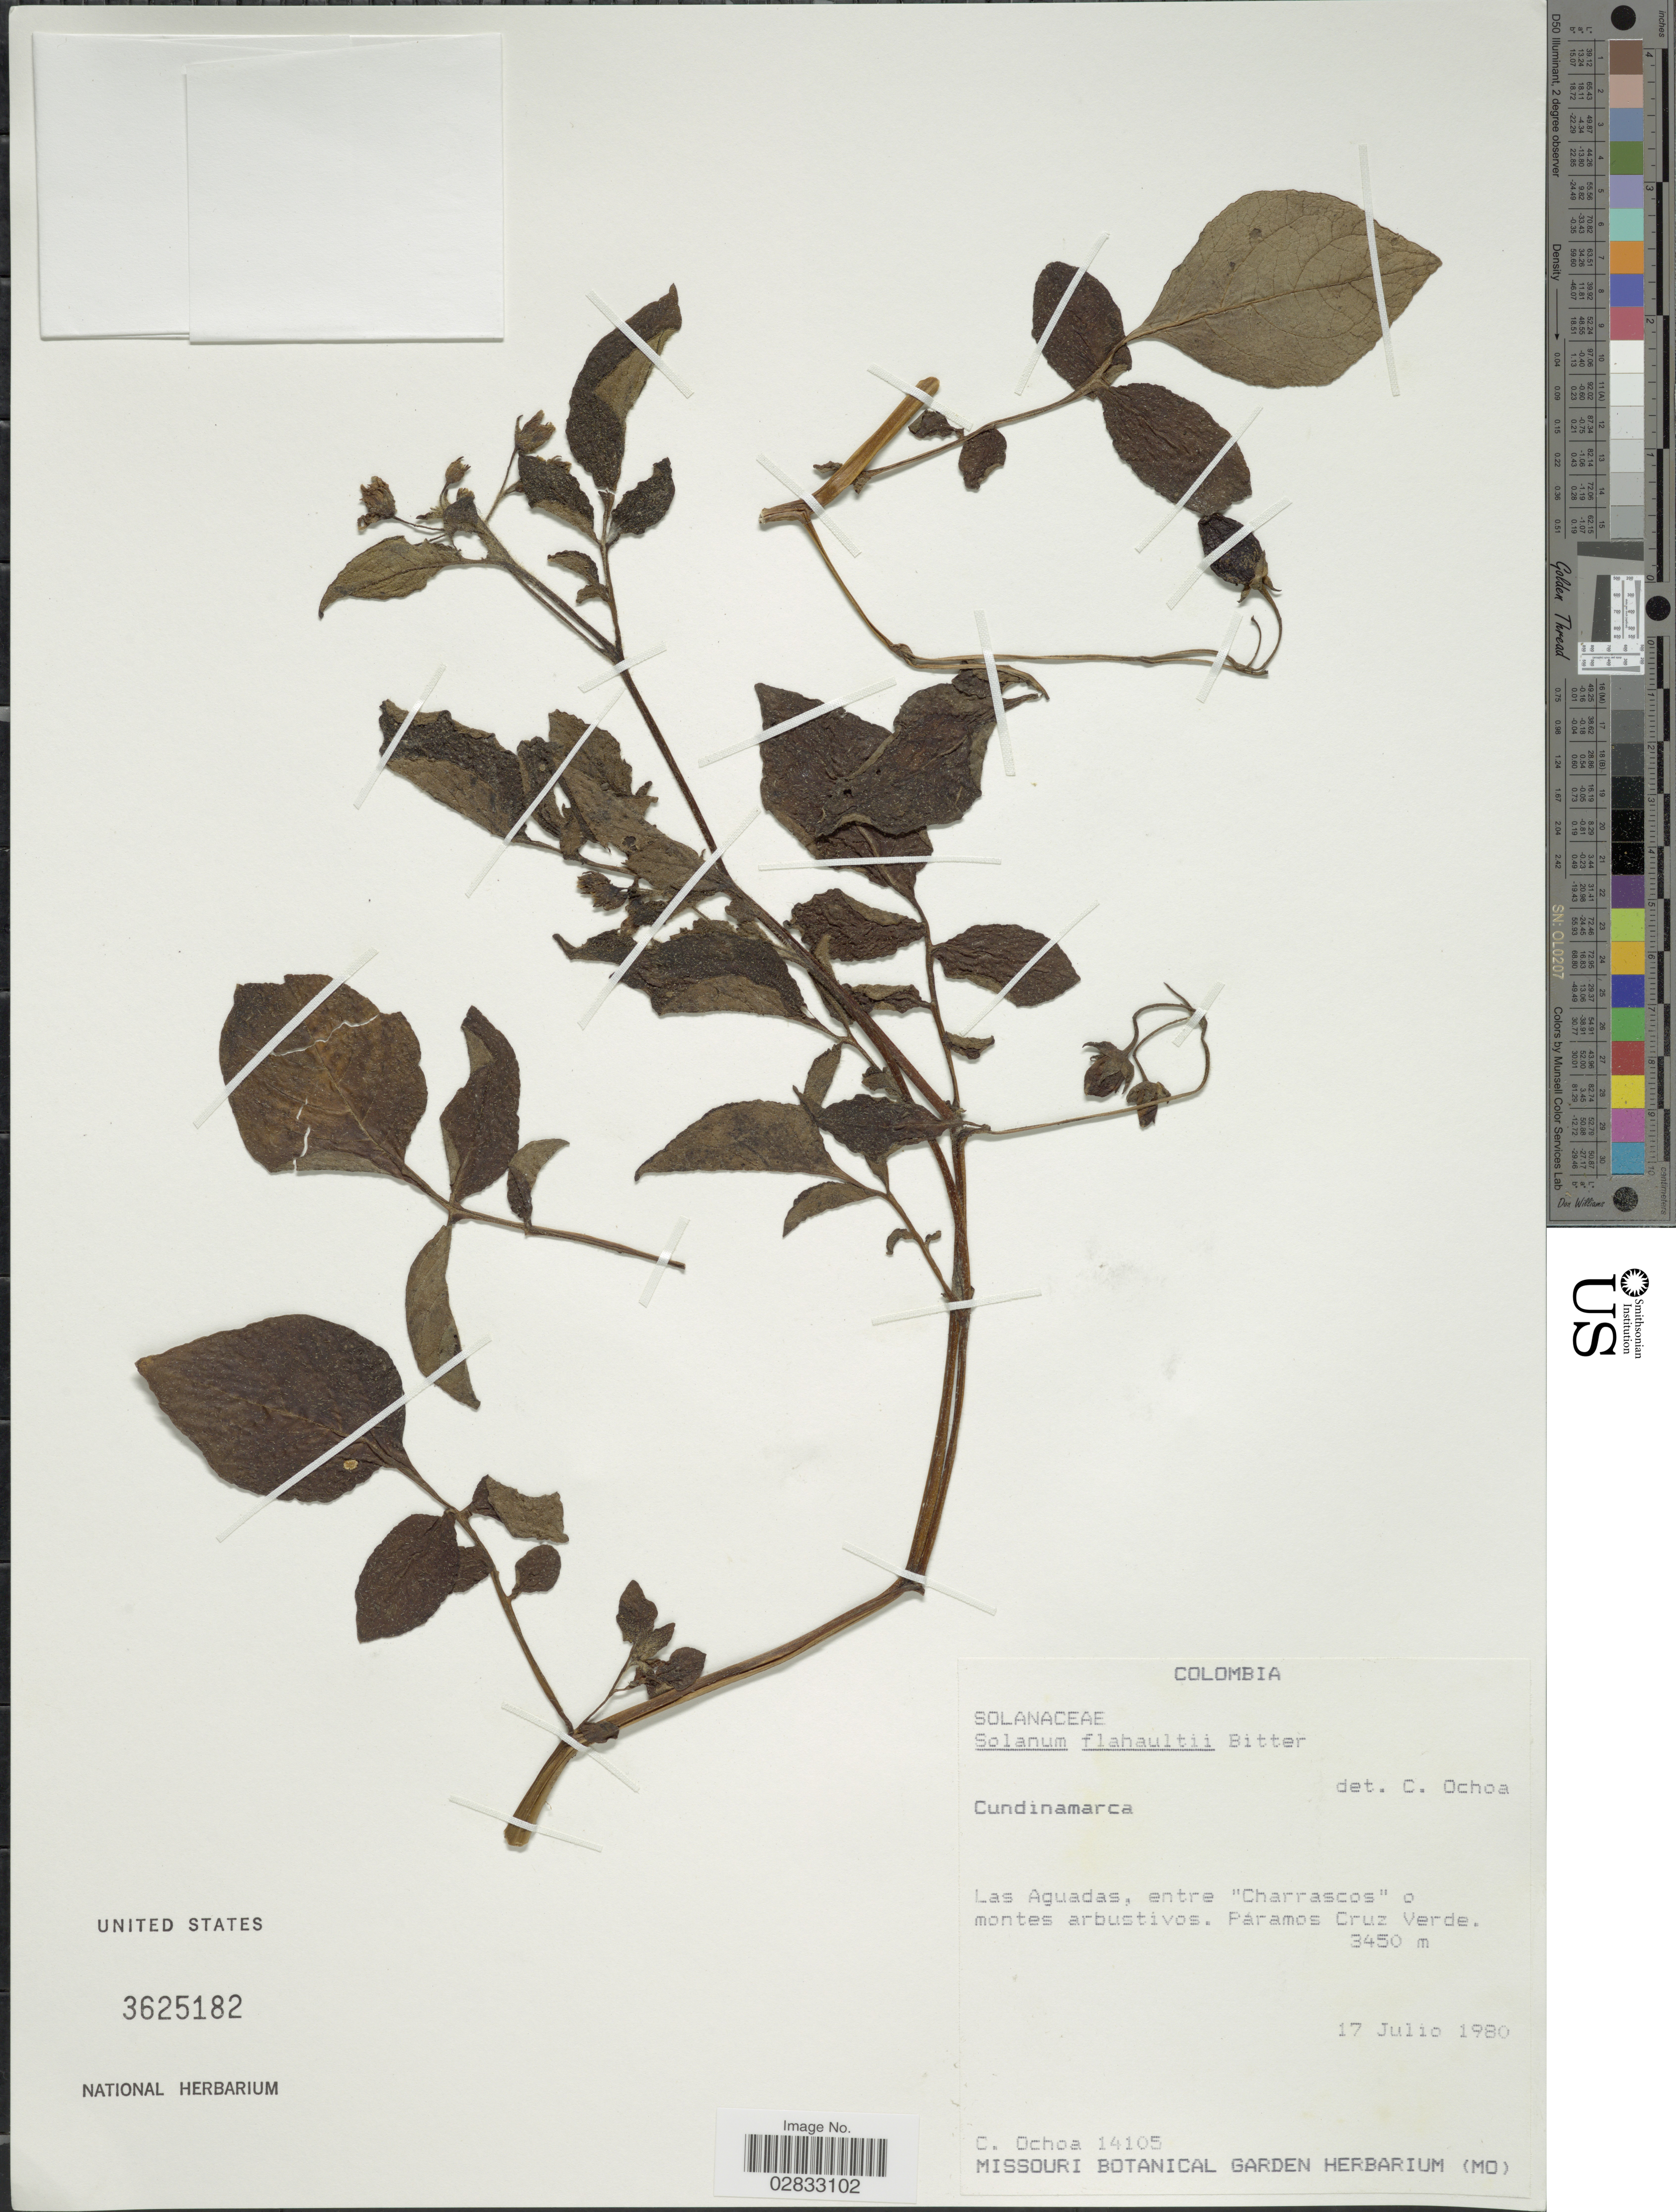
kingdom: Plantae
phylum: Tracheophyta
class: Magnoliopsida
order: Solanales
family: Solanaceae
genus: Solanum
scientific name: Solanum flahaultii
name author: Bitter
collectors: C. Ochoa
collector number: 14105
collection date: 1980-07-17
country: Colombia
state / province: Cundinamarca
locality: Las Aguadas, entre "Charrascos" o montes arbustivos. Paramos Cruz Verde.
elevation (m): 3450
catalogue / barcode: US 3625182